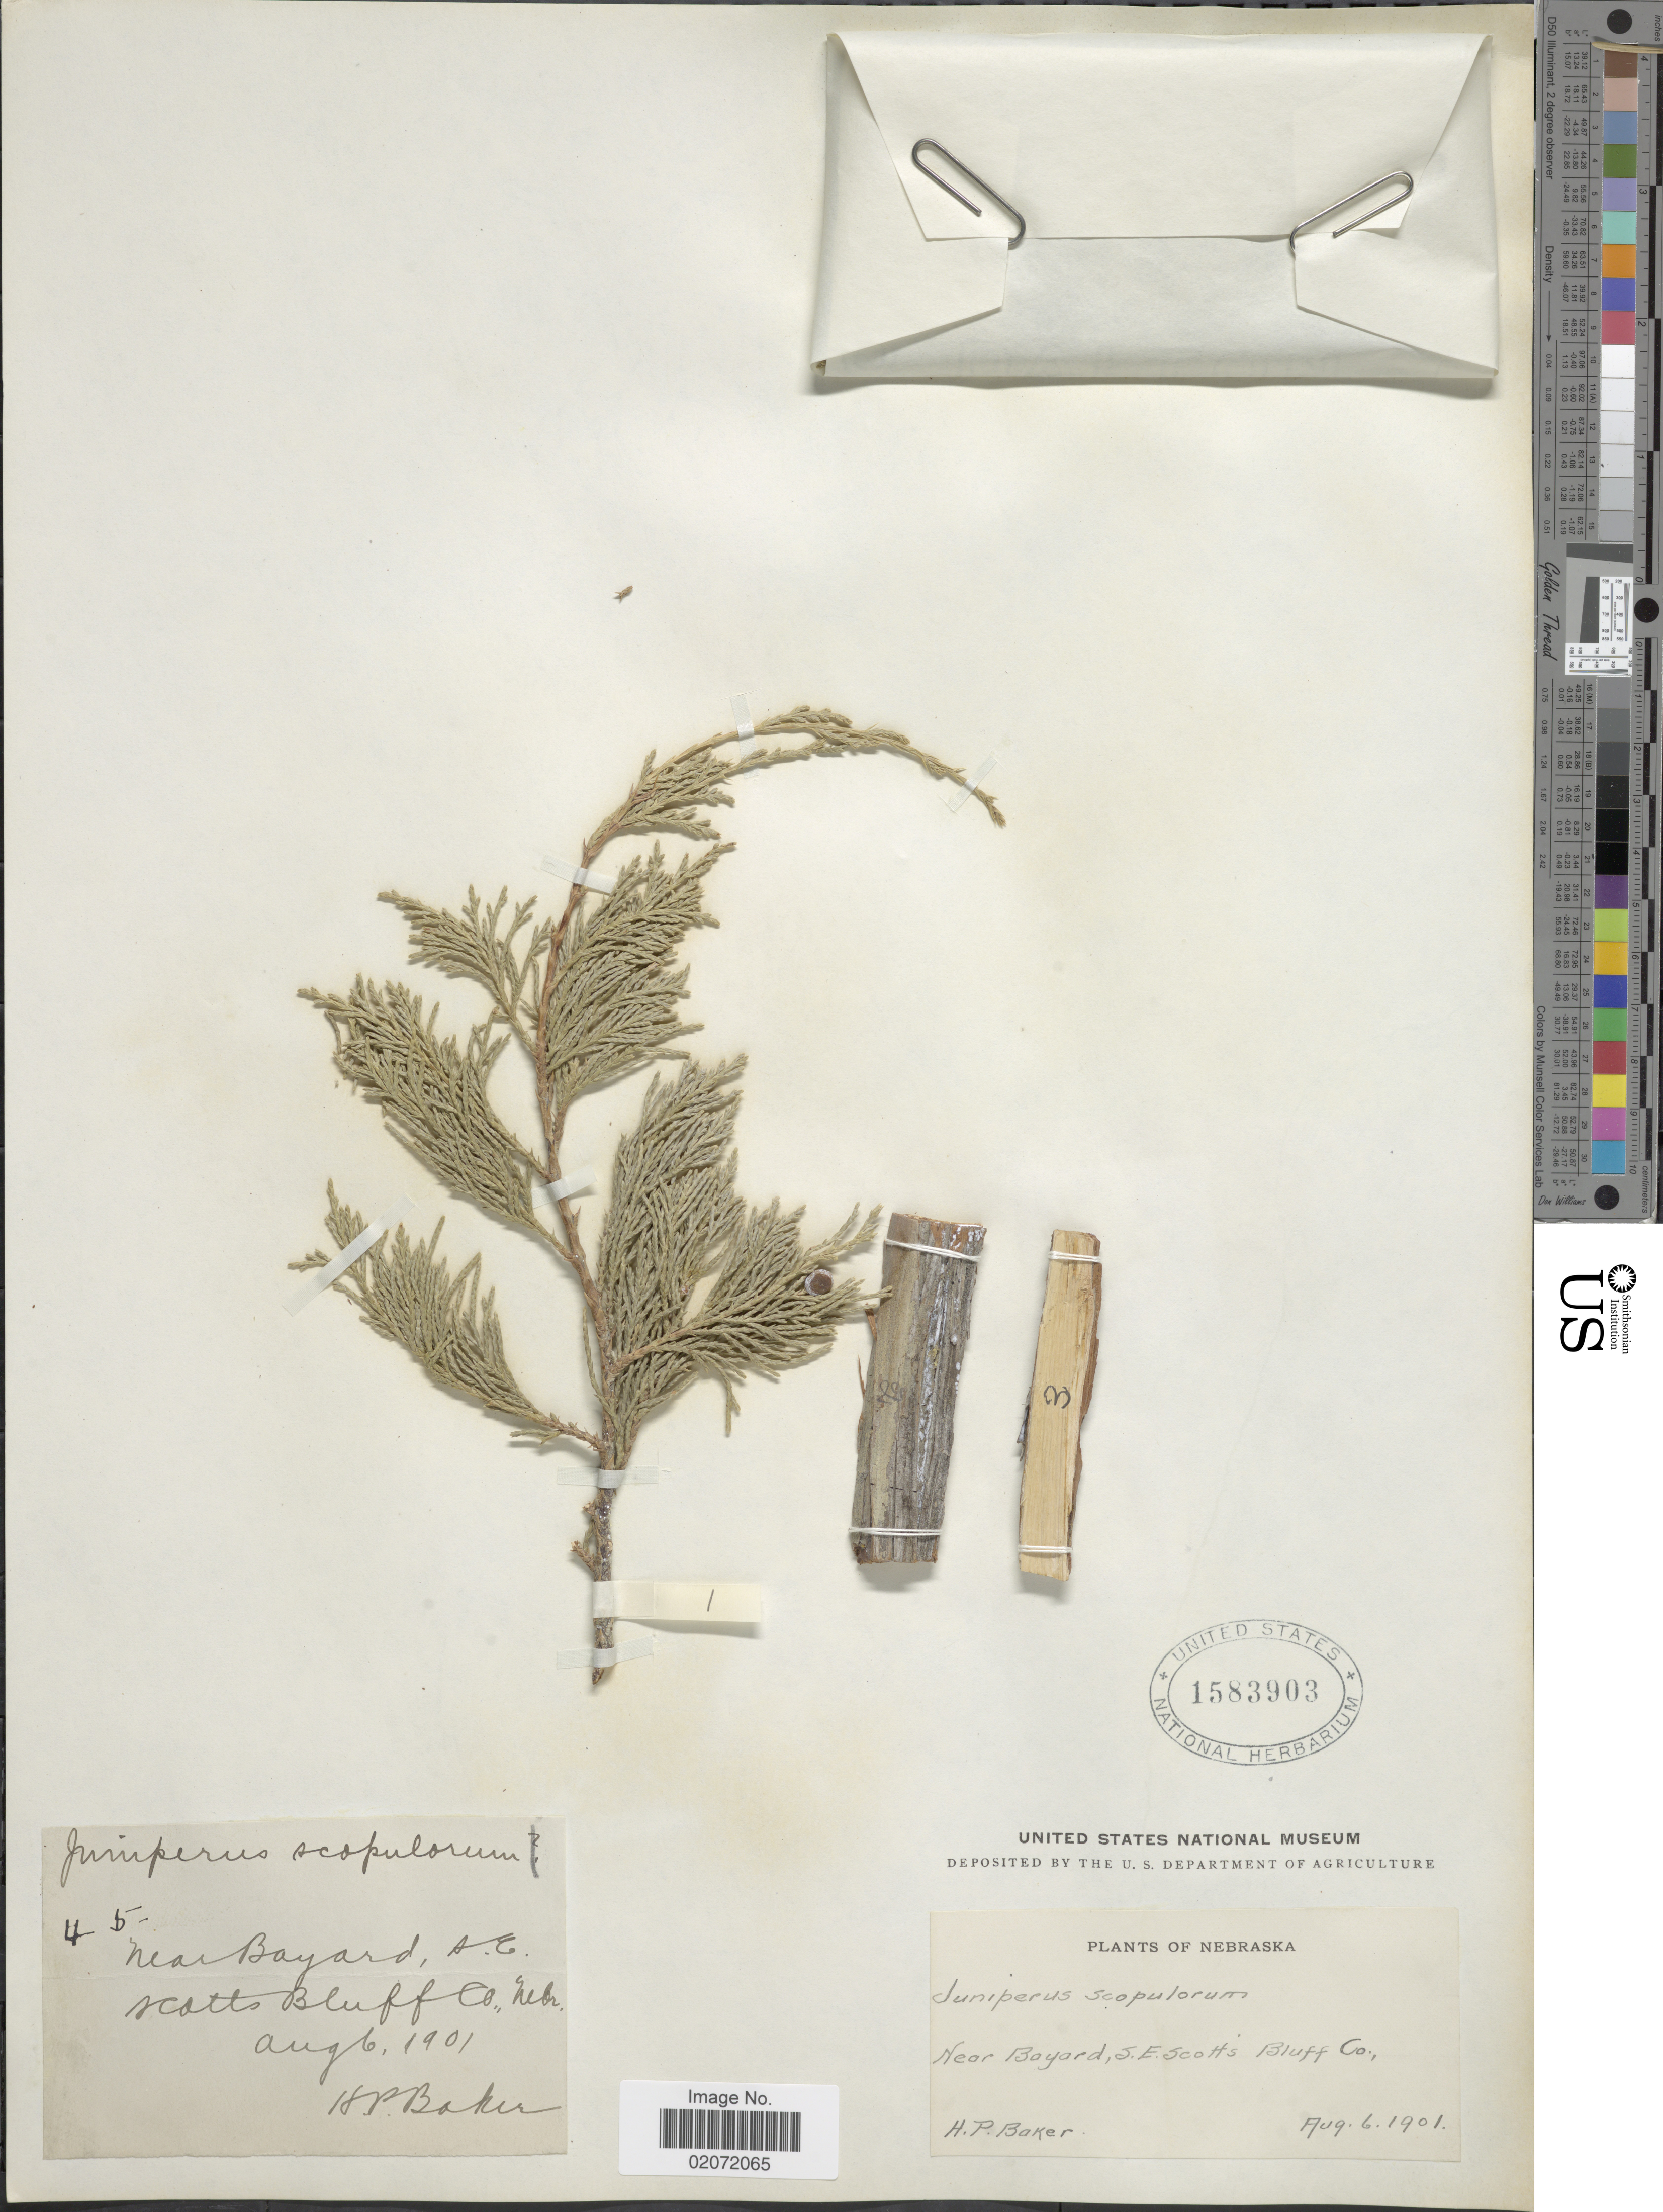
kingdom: Plantae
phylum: Tracheophyta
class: Pinopsida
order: Pinales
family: Cupressaceae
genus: Juniperus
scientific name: Juniperus virginiana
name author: L.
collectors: H. P. Baker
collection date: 1901-08-06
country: United States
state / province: Nebraska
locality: Near Bayard, S.E. Scotts Bluff Co.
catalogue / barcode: US 1583903